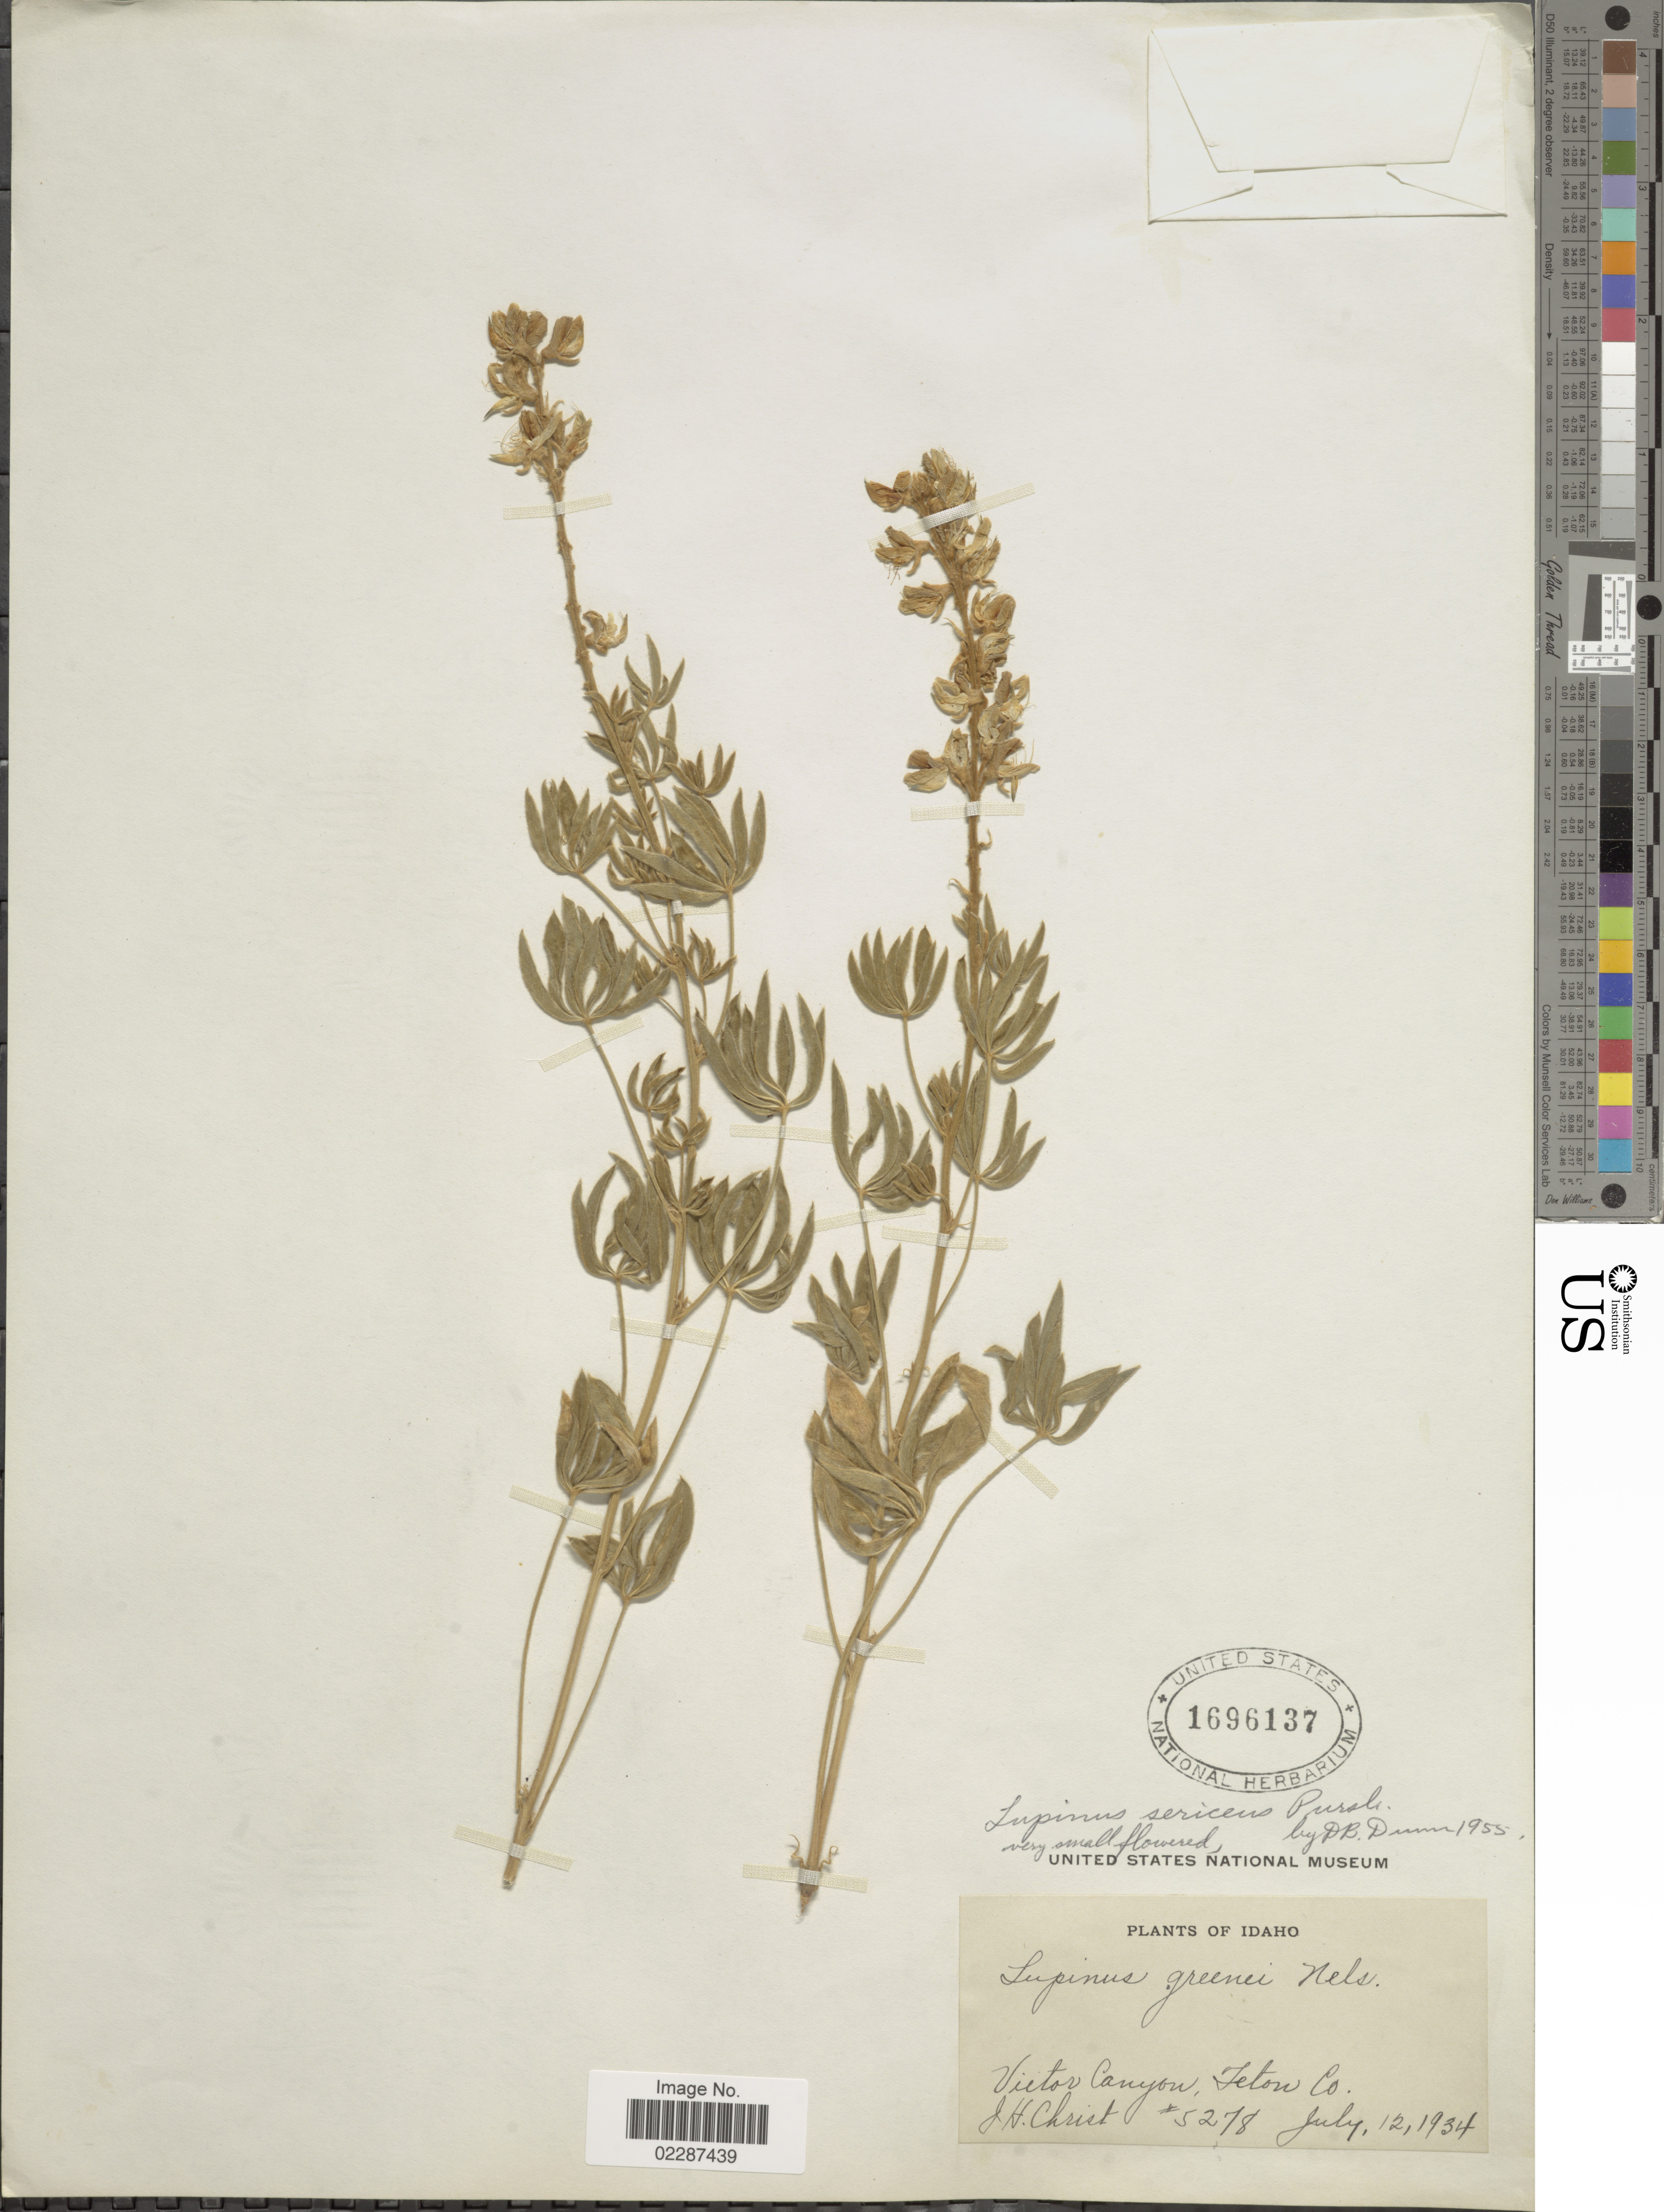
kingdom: Plantae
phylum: Tracheophyta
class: Magnoliopsida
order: Fabales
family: Fabaceae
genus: Lupinus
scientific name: Lupinus sericeus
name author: Pursh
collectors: J. H. Christ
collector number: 5278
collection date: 1934-07-12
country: United States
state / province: Idaho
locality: Victor Canyon, Teton Co.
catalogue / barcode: US 1696137